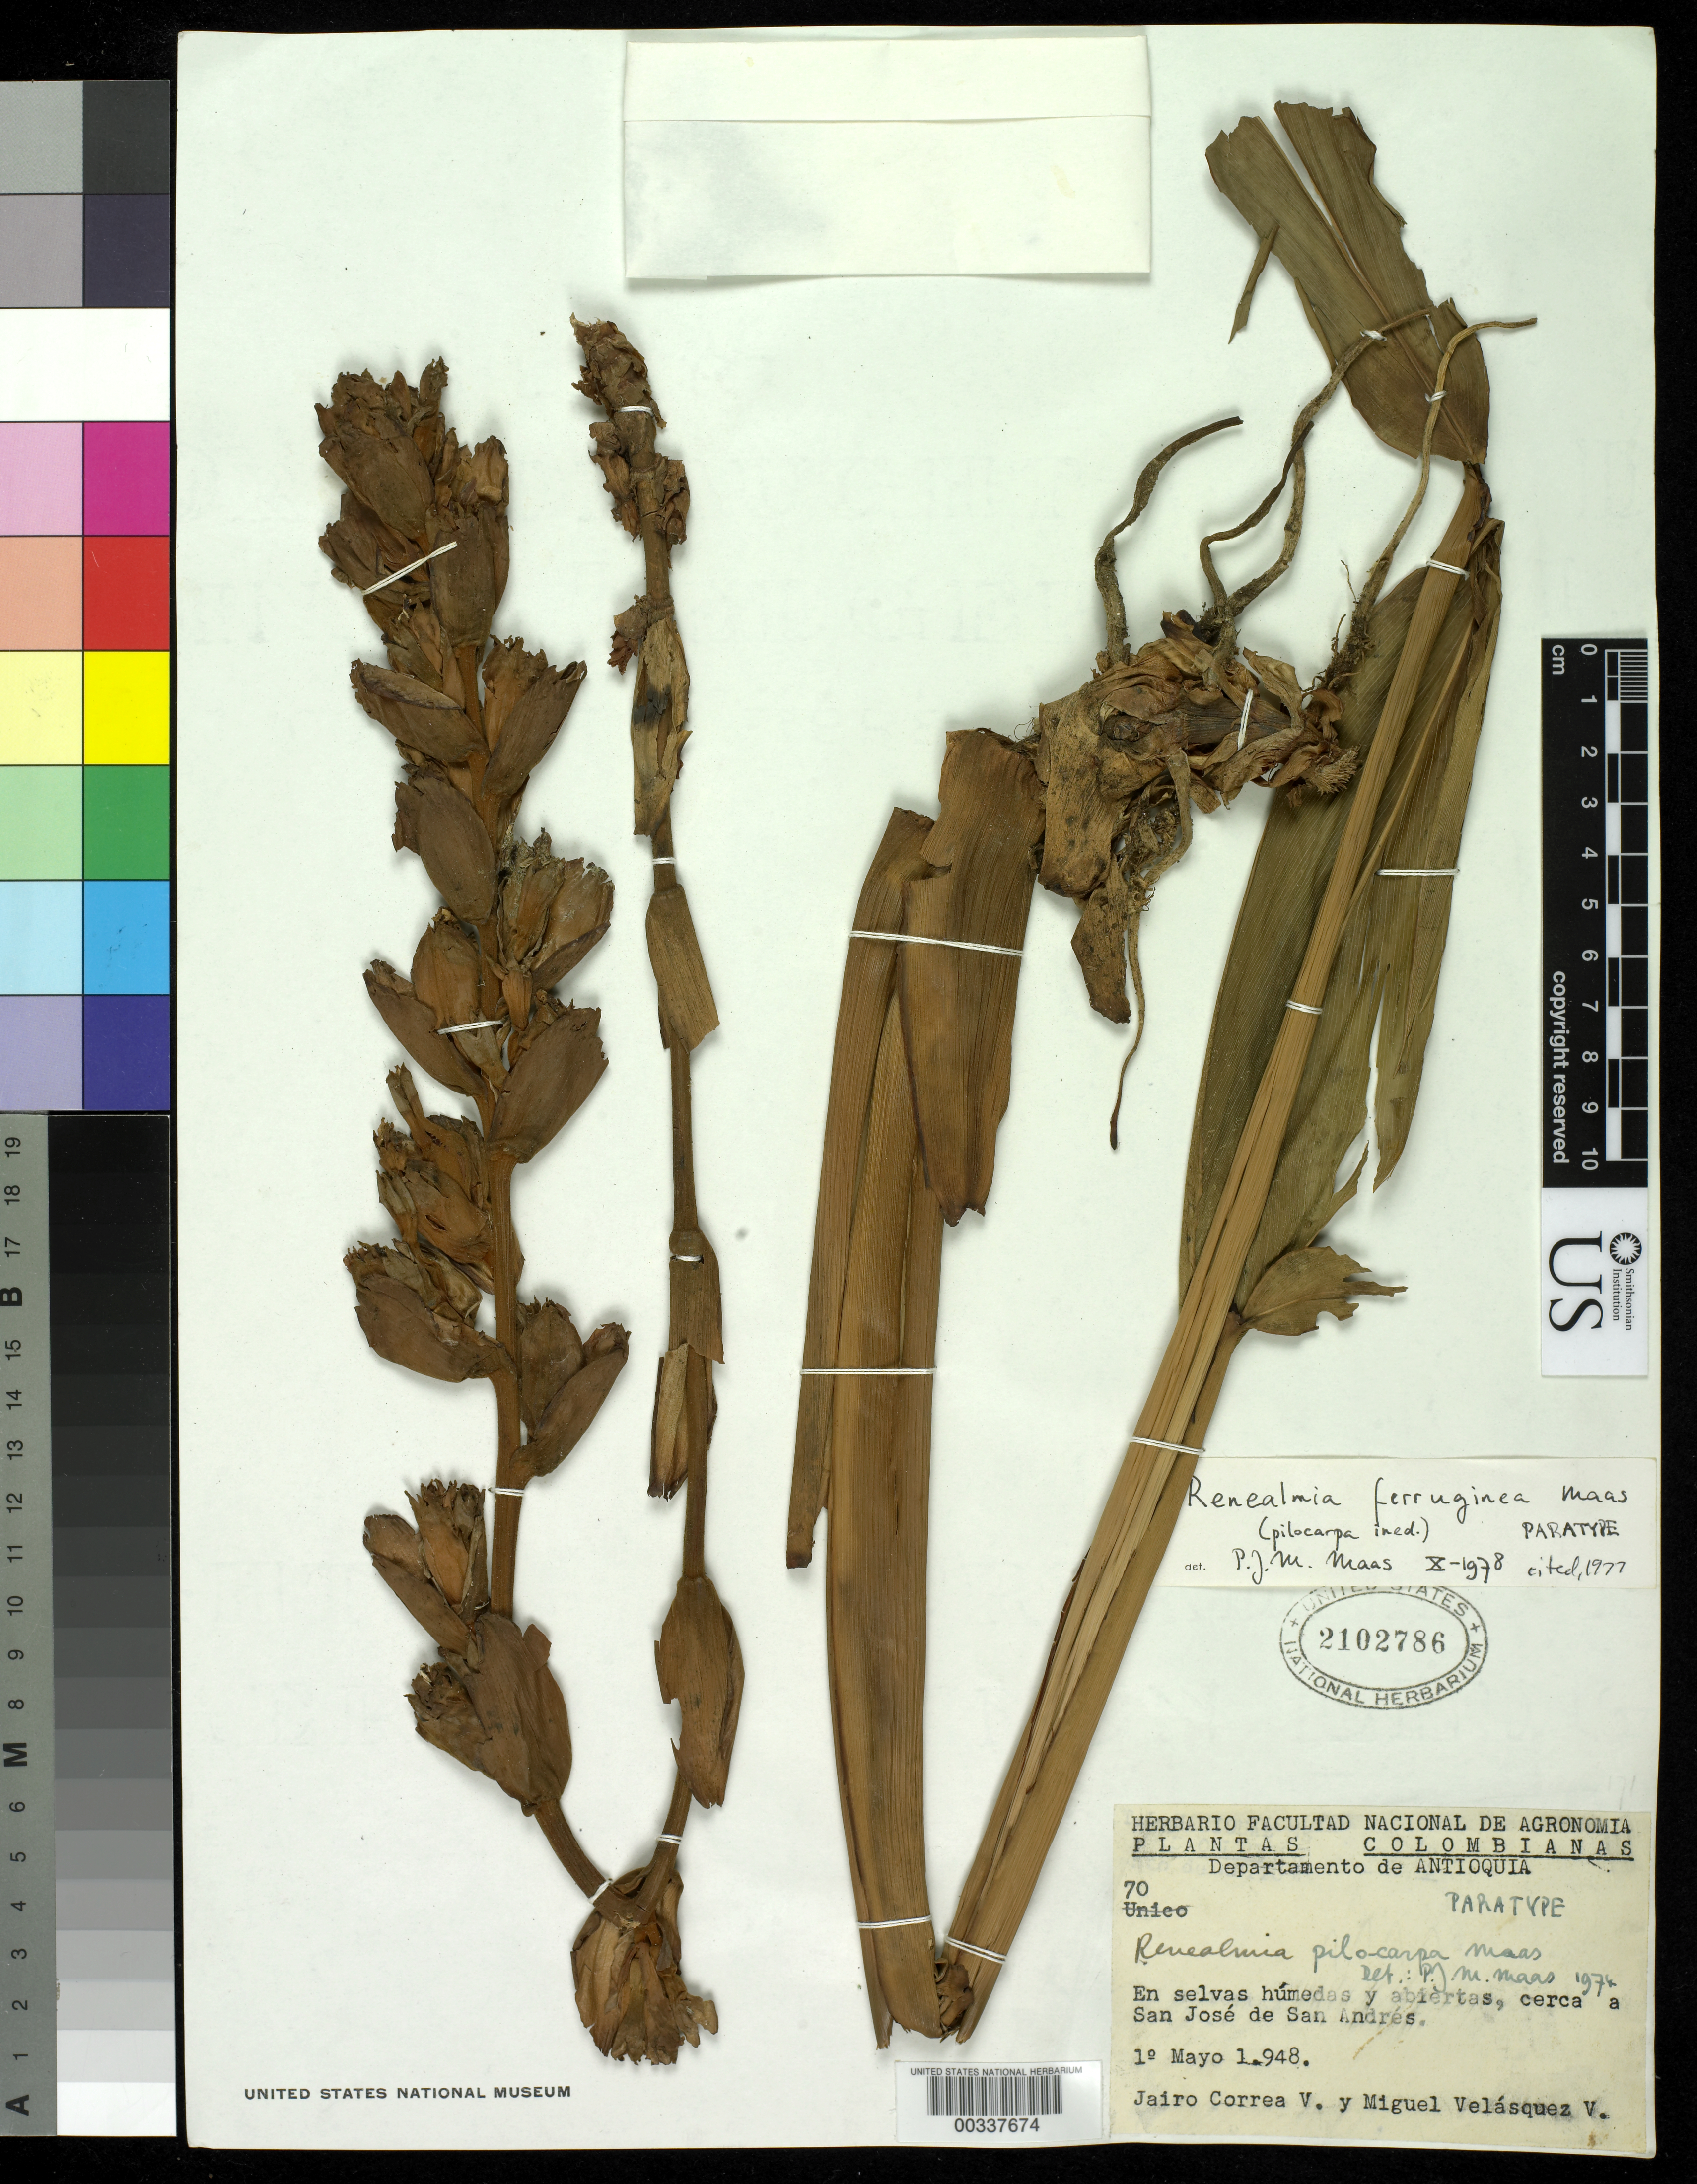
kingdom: Plantae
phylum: Tracheophyta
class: Liliopsida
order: Zingiberales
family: Zingiberaceae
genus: Renealmia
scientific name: Renealmia ferruginea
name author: Maas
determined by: Maas, Paul J. M.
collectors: J. Correa V. & M. Velasquez V.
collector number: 70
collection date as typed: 01 May 1948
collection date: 1948-05-01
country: Colombia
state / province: Antioquia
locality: Cerca a San Jose de San Andres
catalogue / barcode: US 2102786